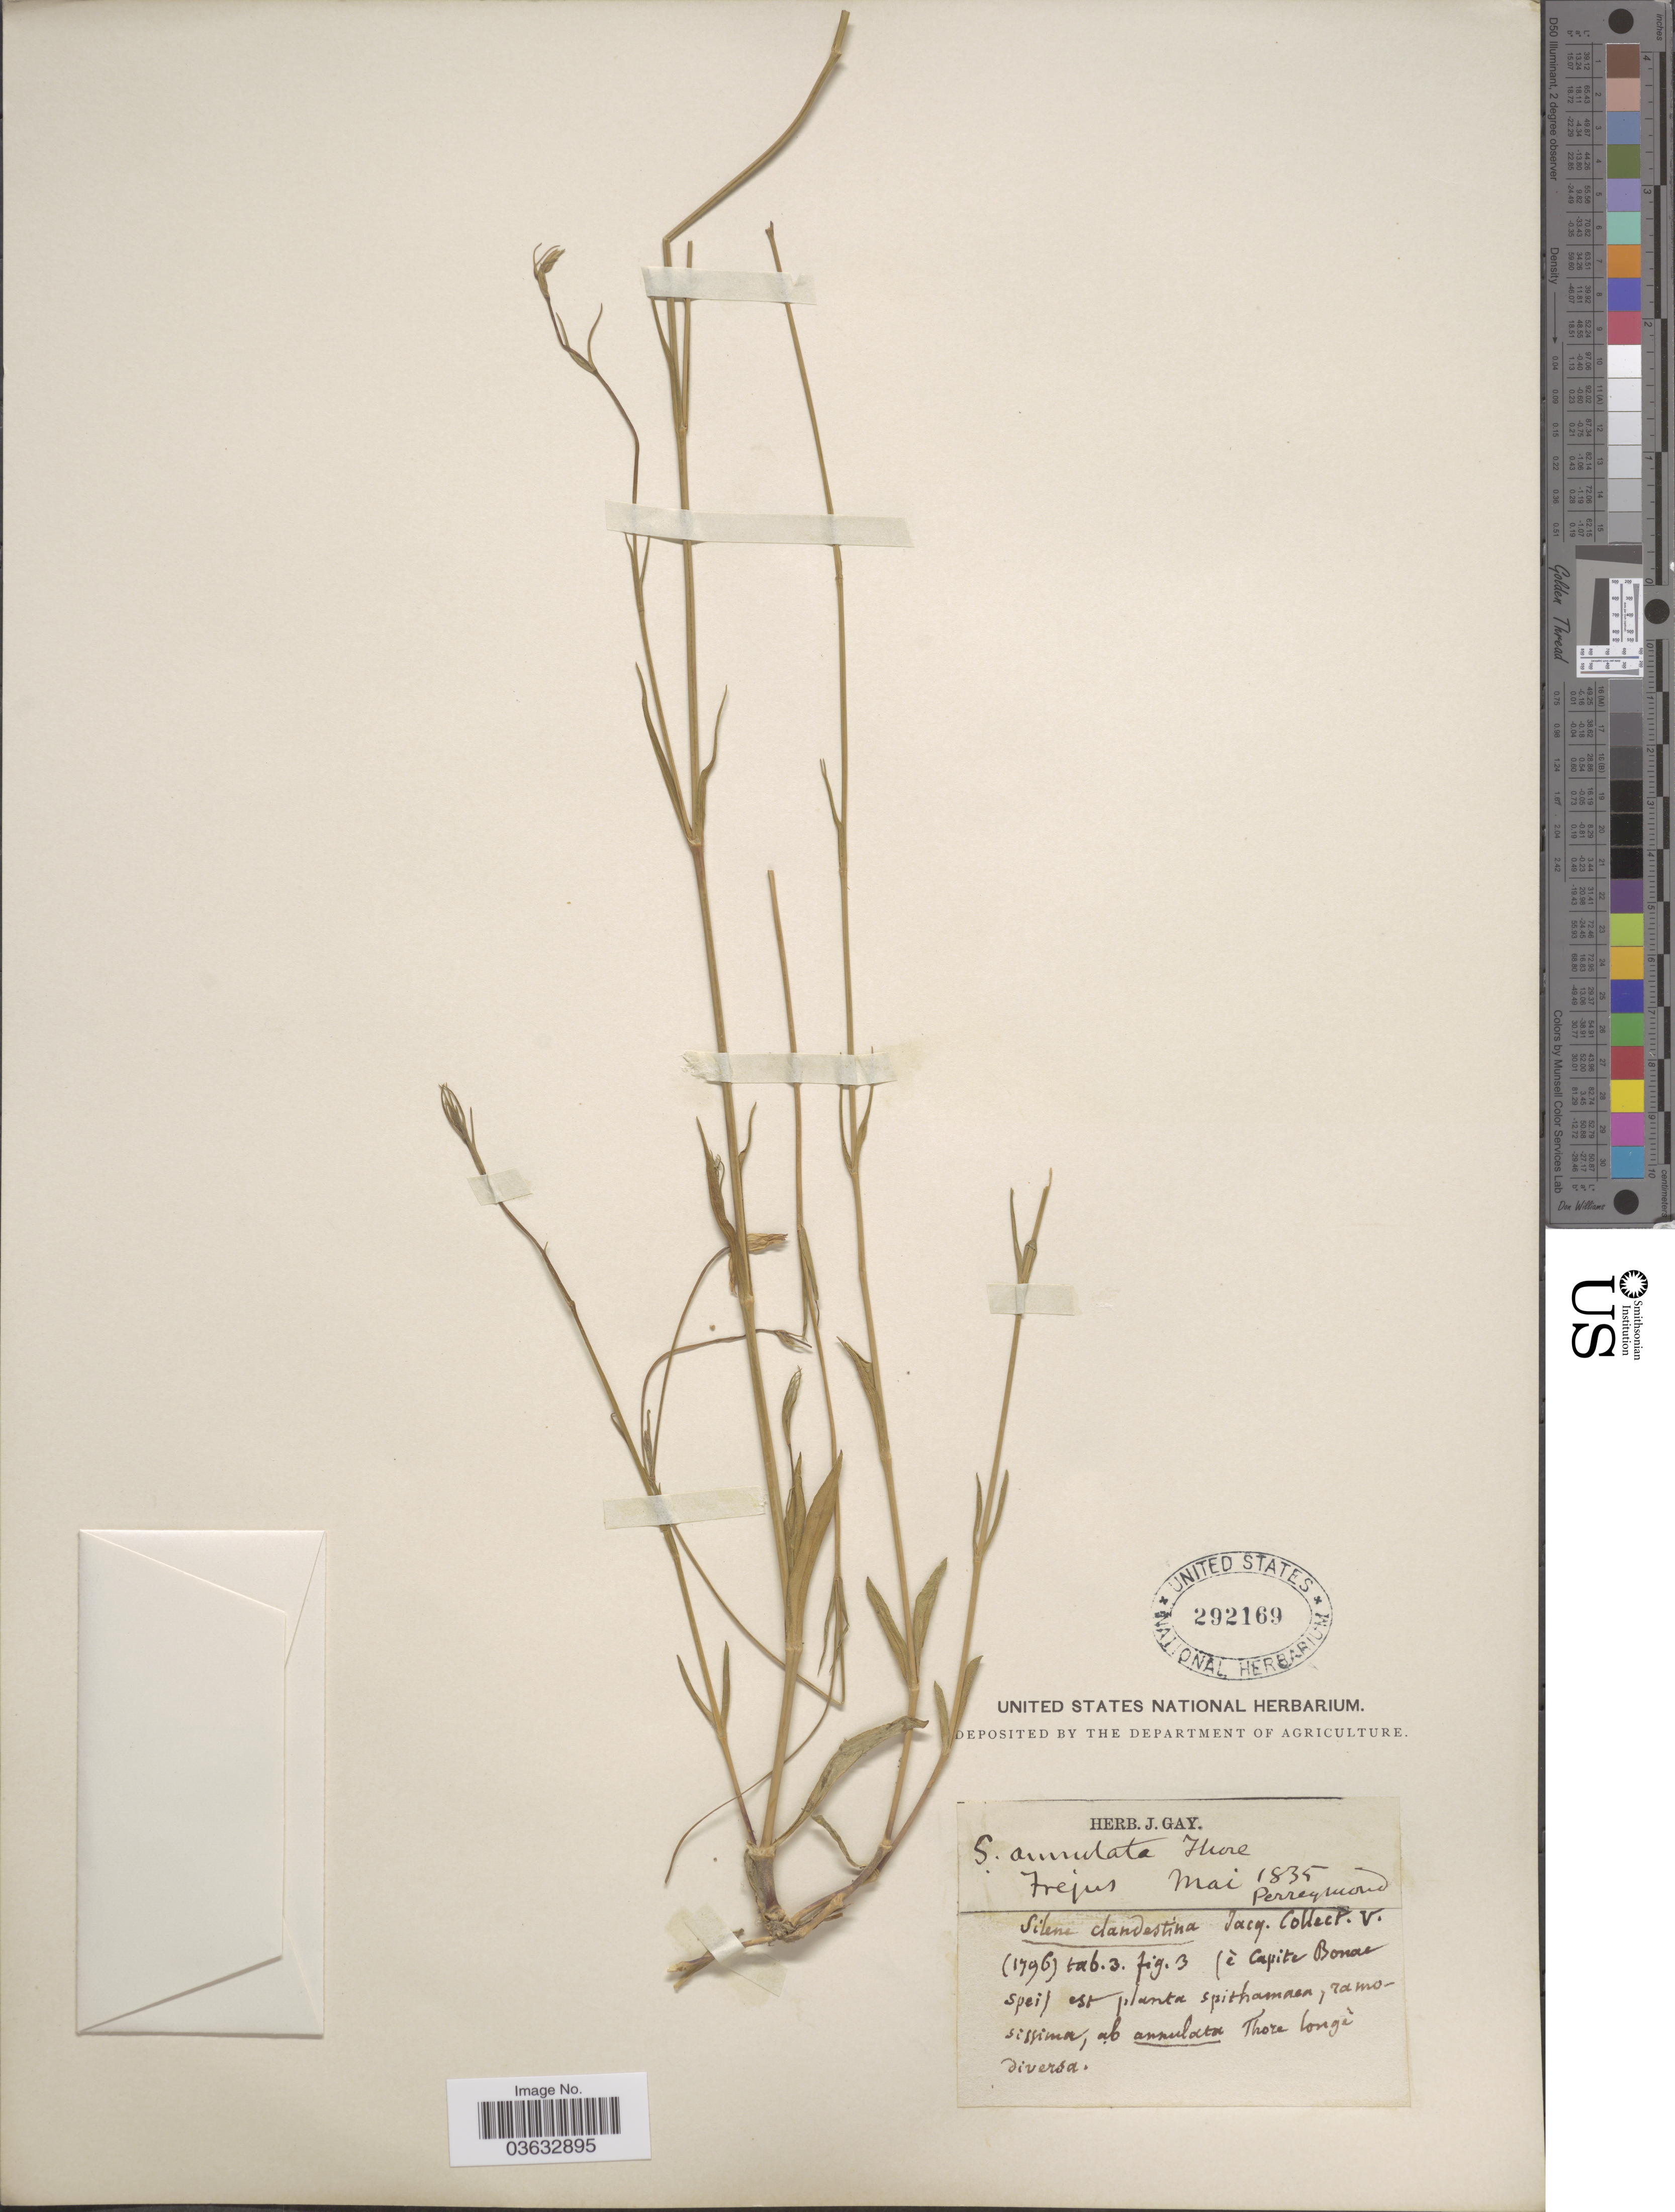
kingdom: Plantae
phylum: Tracheophyta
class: Magnoliopsida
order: Caryophyllales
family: Caryophyllaceae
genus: Silene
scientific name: Silene annulata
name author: Thore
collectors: ex herb. J. Gay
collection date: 1835-05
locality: Perreqruound [interpreted].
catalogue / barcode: US 292169